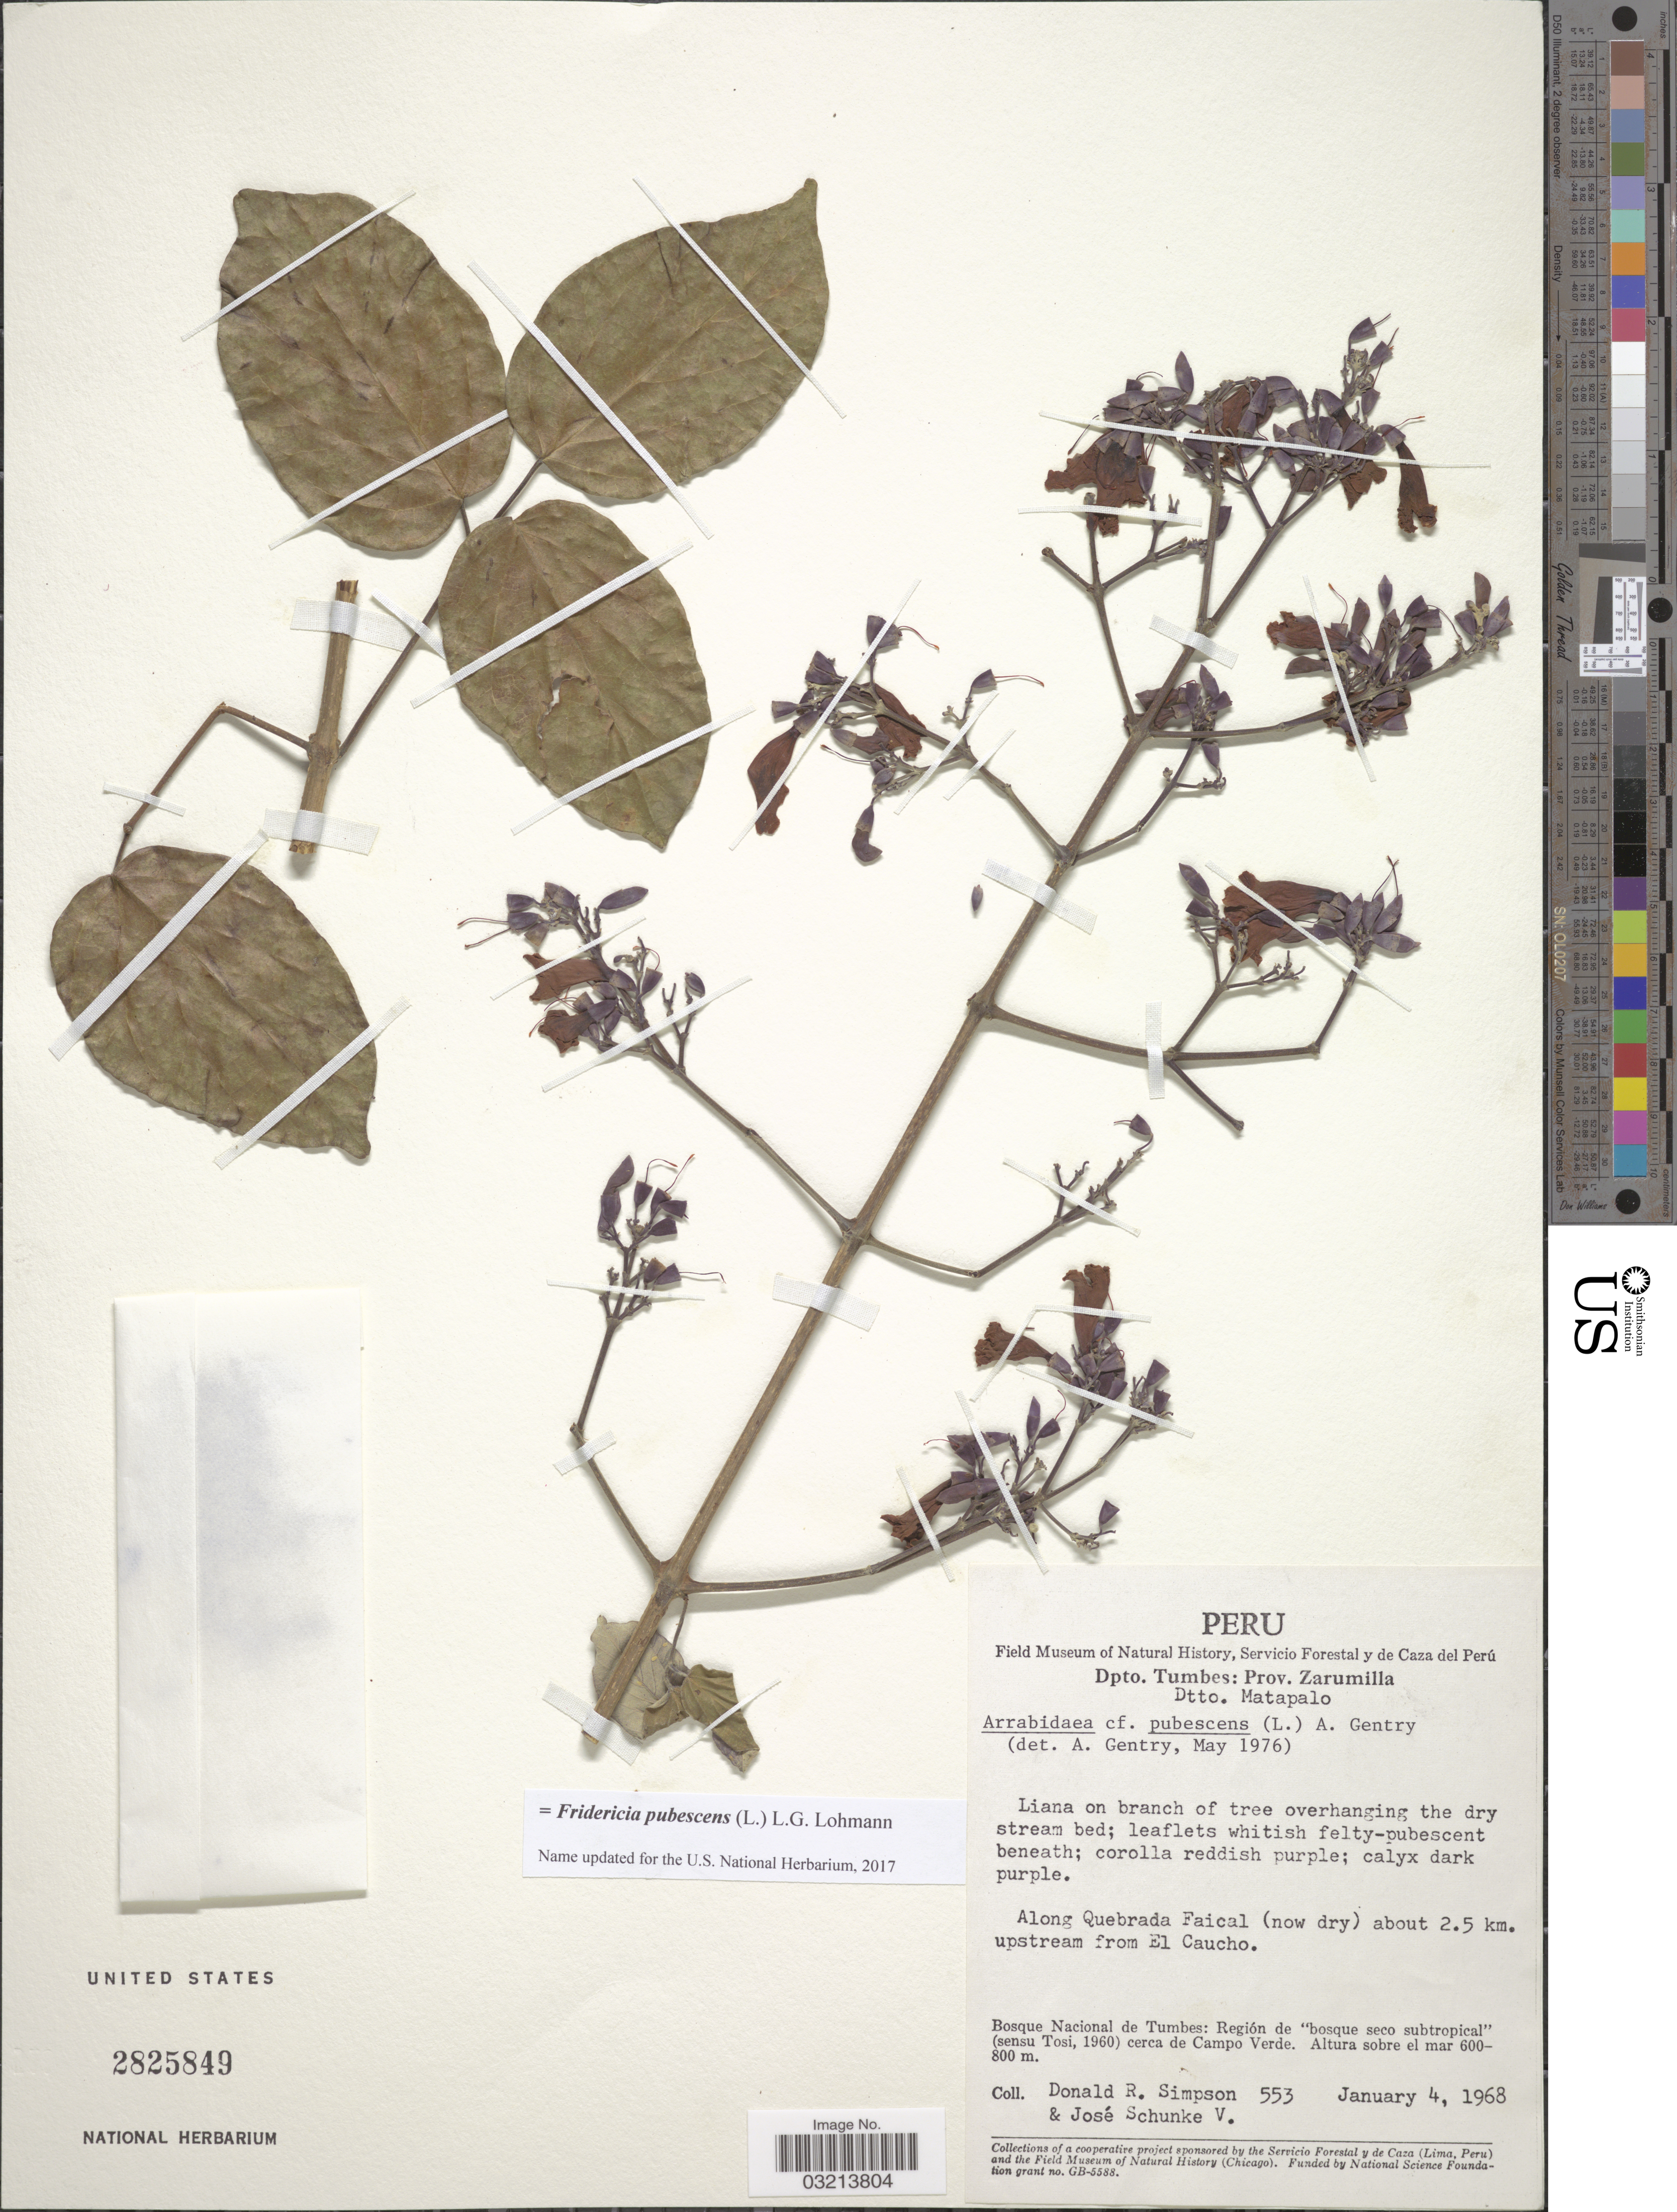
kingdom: Plantae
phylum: Tracheophyta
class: Magnoliopsida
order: Lamiales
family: Bignoniaceae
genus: Fridericia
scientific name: Fridericia pubescens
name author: (L.) L.G. Lohmann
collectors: D. R. Simpson & J. Schunke Vigo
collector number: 553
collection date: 1968-01-04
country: Peru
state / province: Tumbes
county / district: Zarumilla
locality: Dpto. Tumbes: Prov. Zarumilla. Dtto. Matapalo. Along Quebrada Faical (now dry) about 2.5 km. upstream from El Caucho. Bosque Nacional de Tumbes: Región de "bosque seco subtropical" (sensu Tosi, 1960) cerca de Campo Verde.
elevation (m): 600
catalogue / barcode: US 2825849